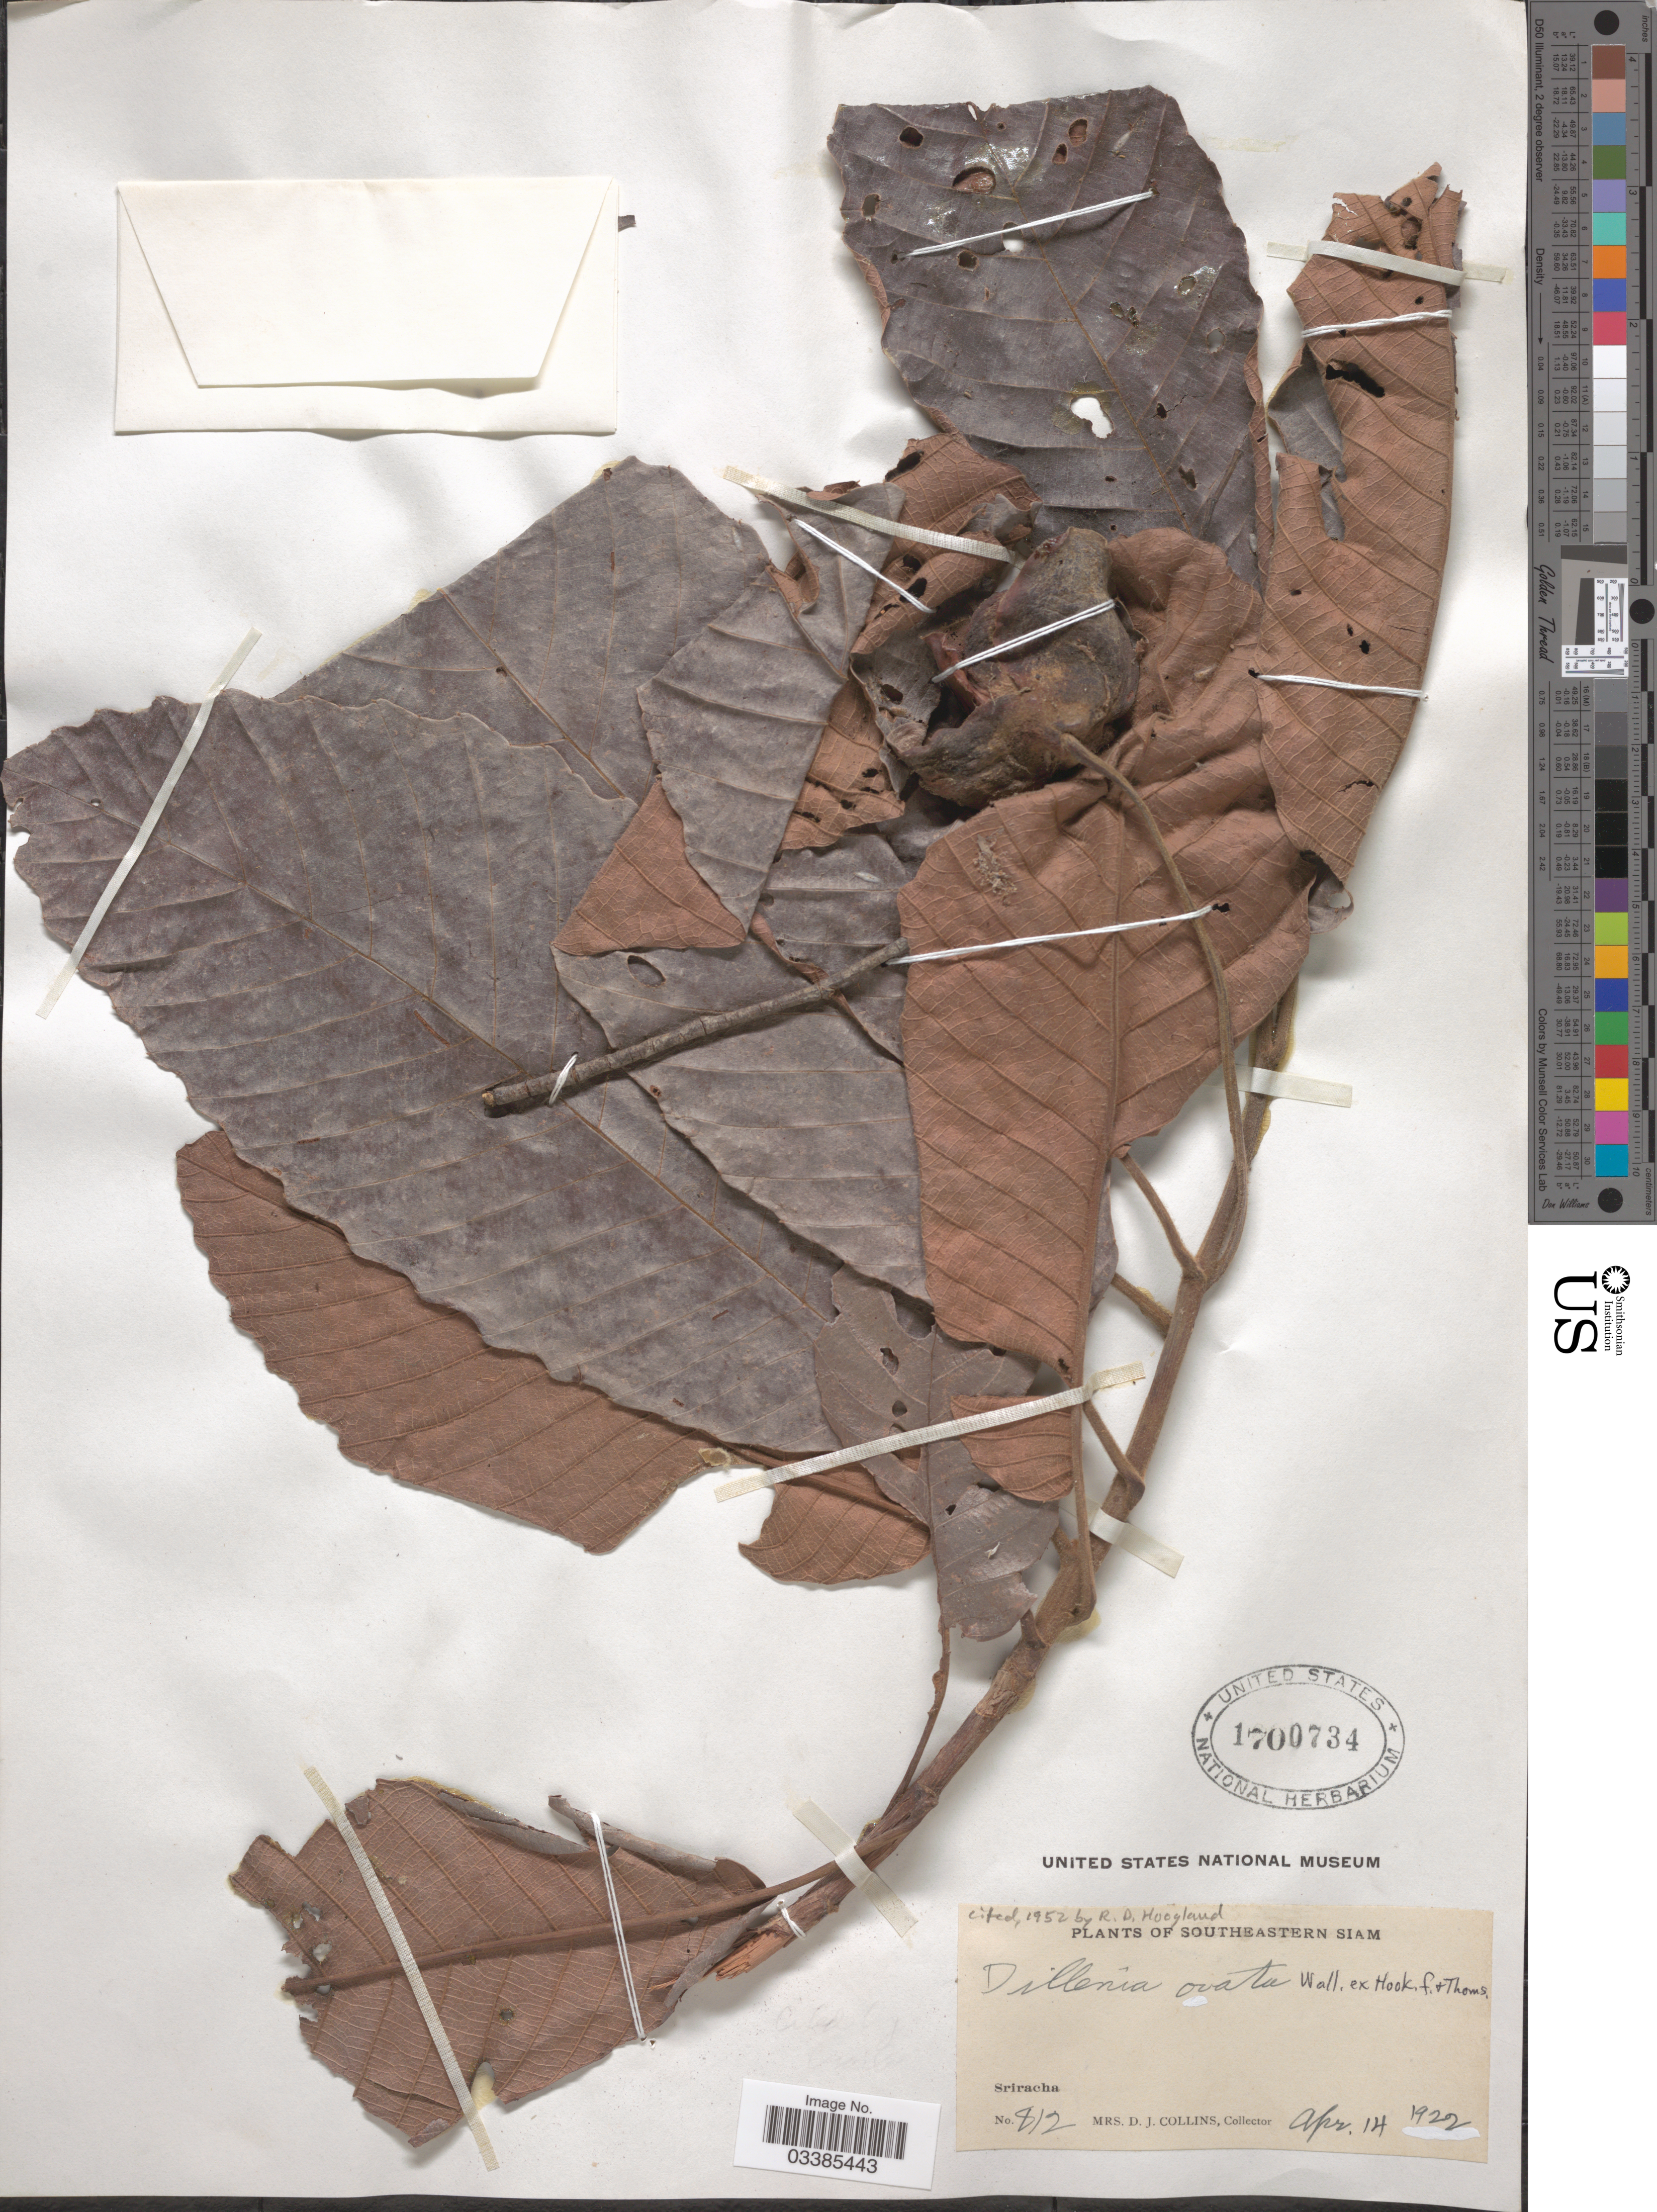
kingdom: Plantae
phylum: Tracheophyta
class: Magnoliopsida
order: Dilleniales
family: Dilleniaceae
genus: Dillenia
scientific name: Dillenia ovata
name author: Wall. ex Hook. f. & Thoms.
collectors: Mrs. D. J. Collins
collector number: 812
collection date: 1922-04-14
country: Thailand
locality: Southeastern Siam, Sriracha.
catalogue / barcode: US 1700734